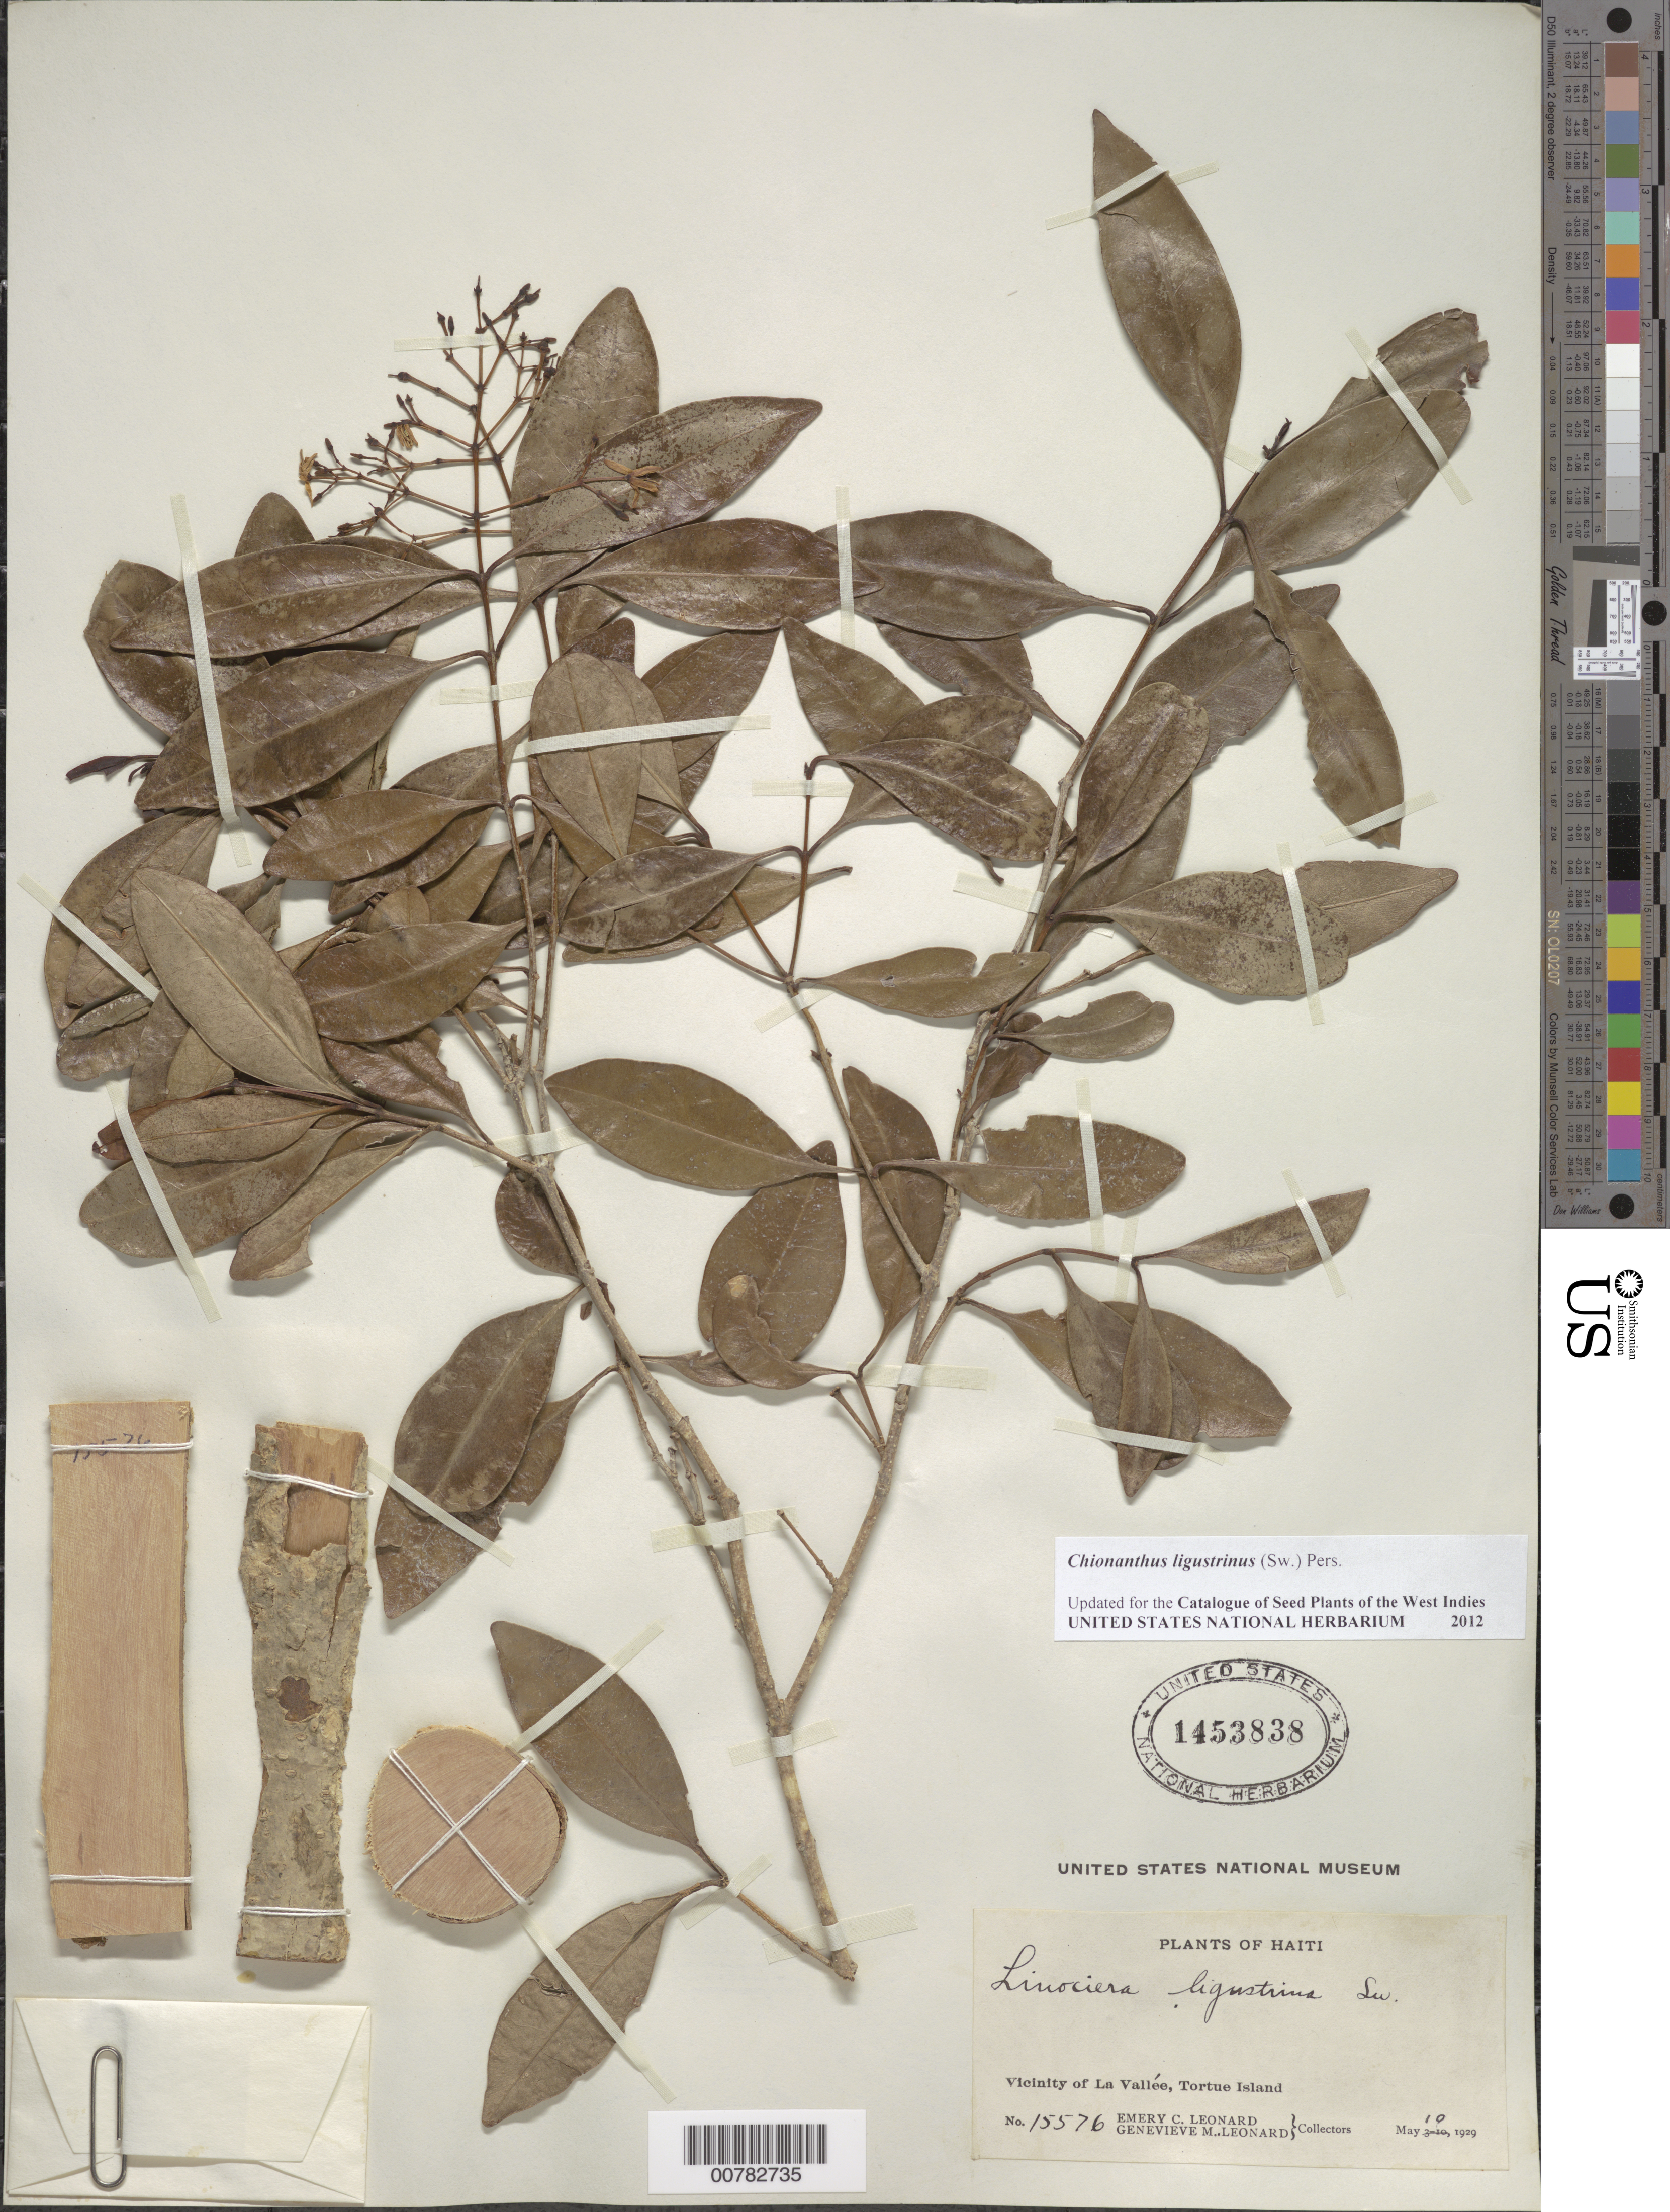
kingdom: Plantae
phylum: Tracheophyta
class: Magnoliopsida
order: Lamiales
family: Oleaceae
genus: Chionanthus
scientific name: Chionanthus ligustrinus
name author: (Sw.) Pers.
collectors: E. C. Leonard & G. M. Leonard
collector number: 15576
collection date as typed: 10 May 1929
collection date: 1929-05-10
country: Haiti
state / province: Nord-Óuest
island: Île de la Tortue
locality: Tortue Island, vicinity of La Vallée.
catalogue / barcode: US 1453838